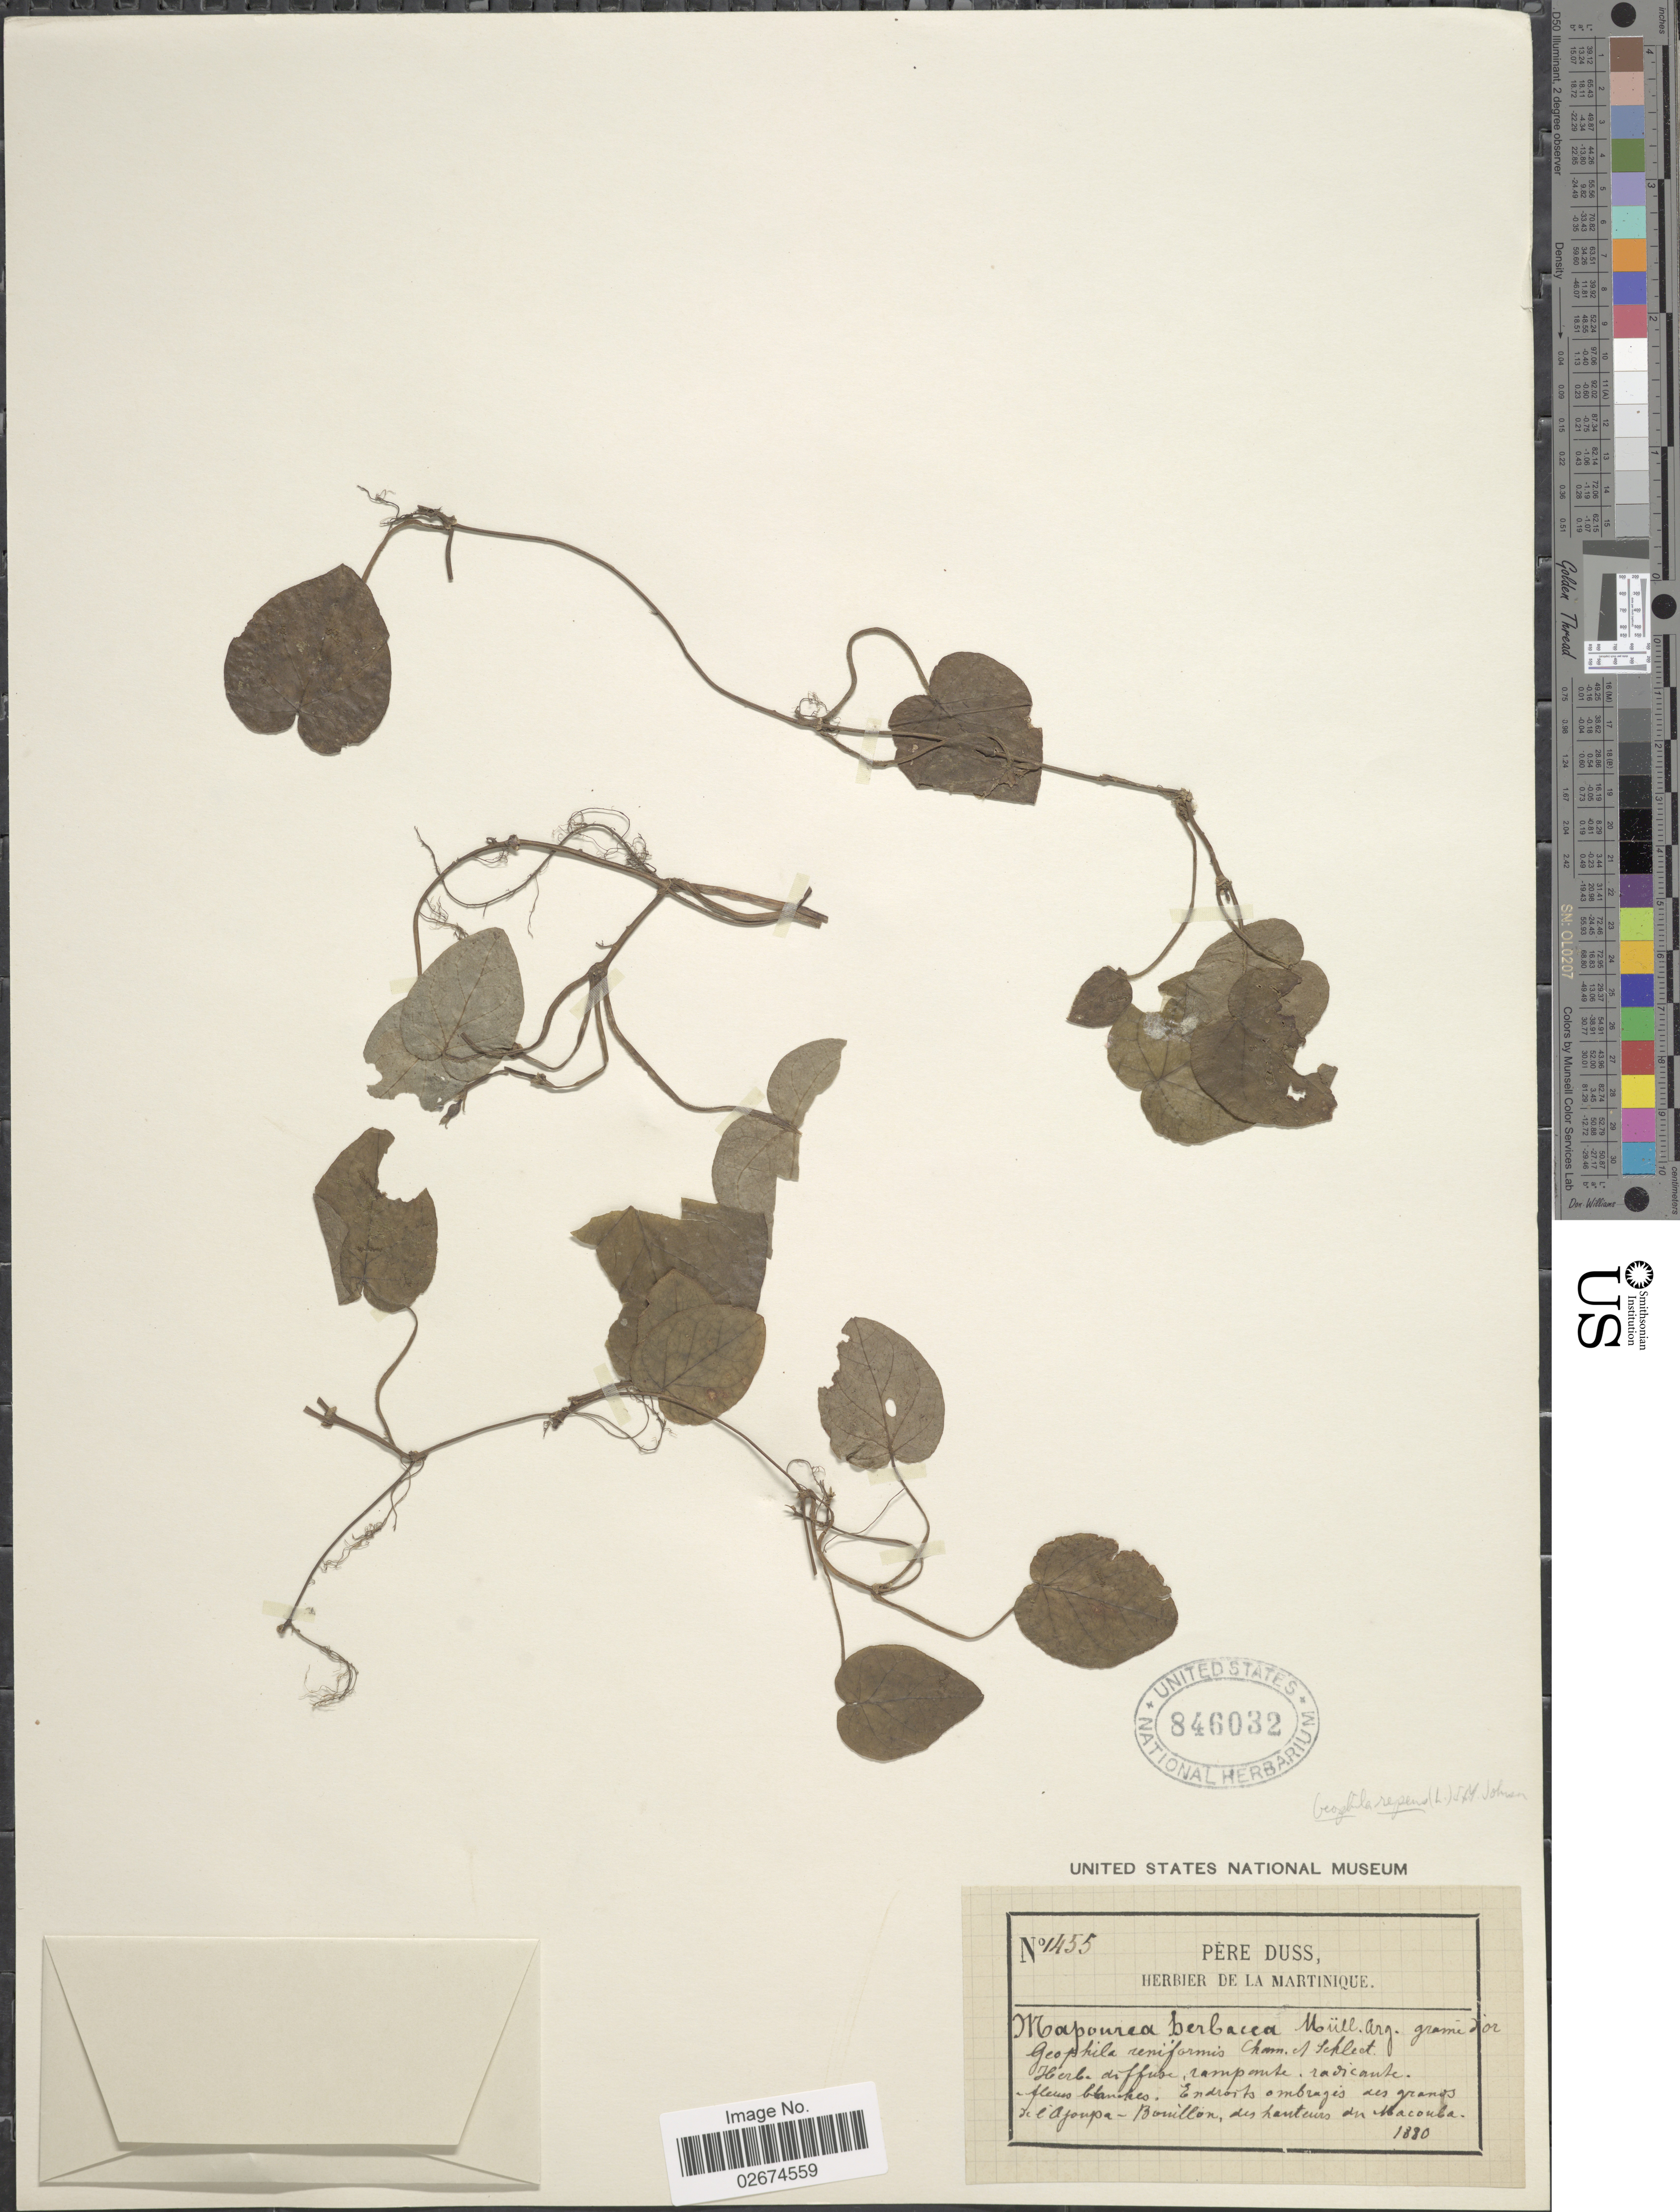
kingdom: Plantae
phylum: Tracheophyta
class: Magnoliopsida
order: Gentianales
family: Rubiaceae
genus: Geophila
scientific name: Geophila repens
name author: (L.) I.M. Johnst.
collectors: Père Duss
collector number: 1455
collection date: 1880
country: Martinique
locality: Endroits ombrages des grands de l'Ajoupa-Bouillon, des hauteurs du Macouba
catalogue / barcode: US 846032